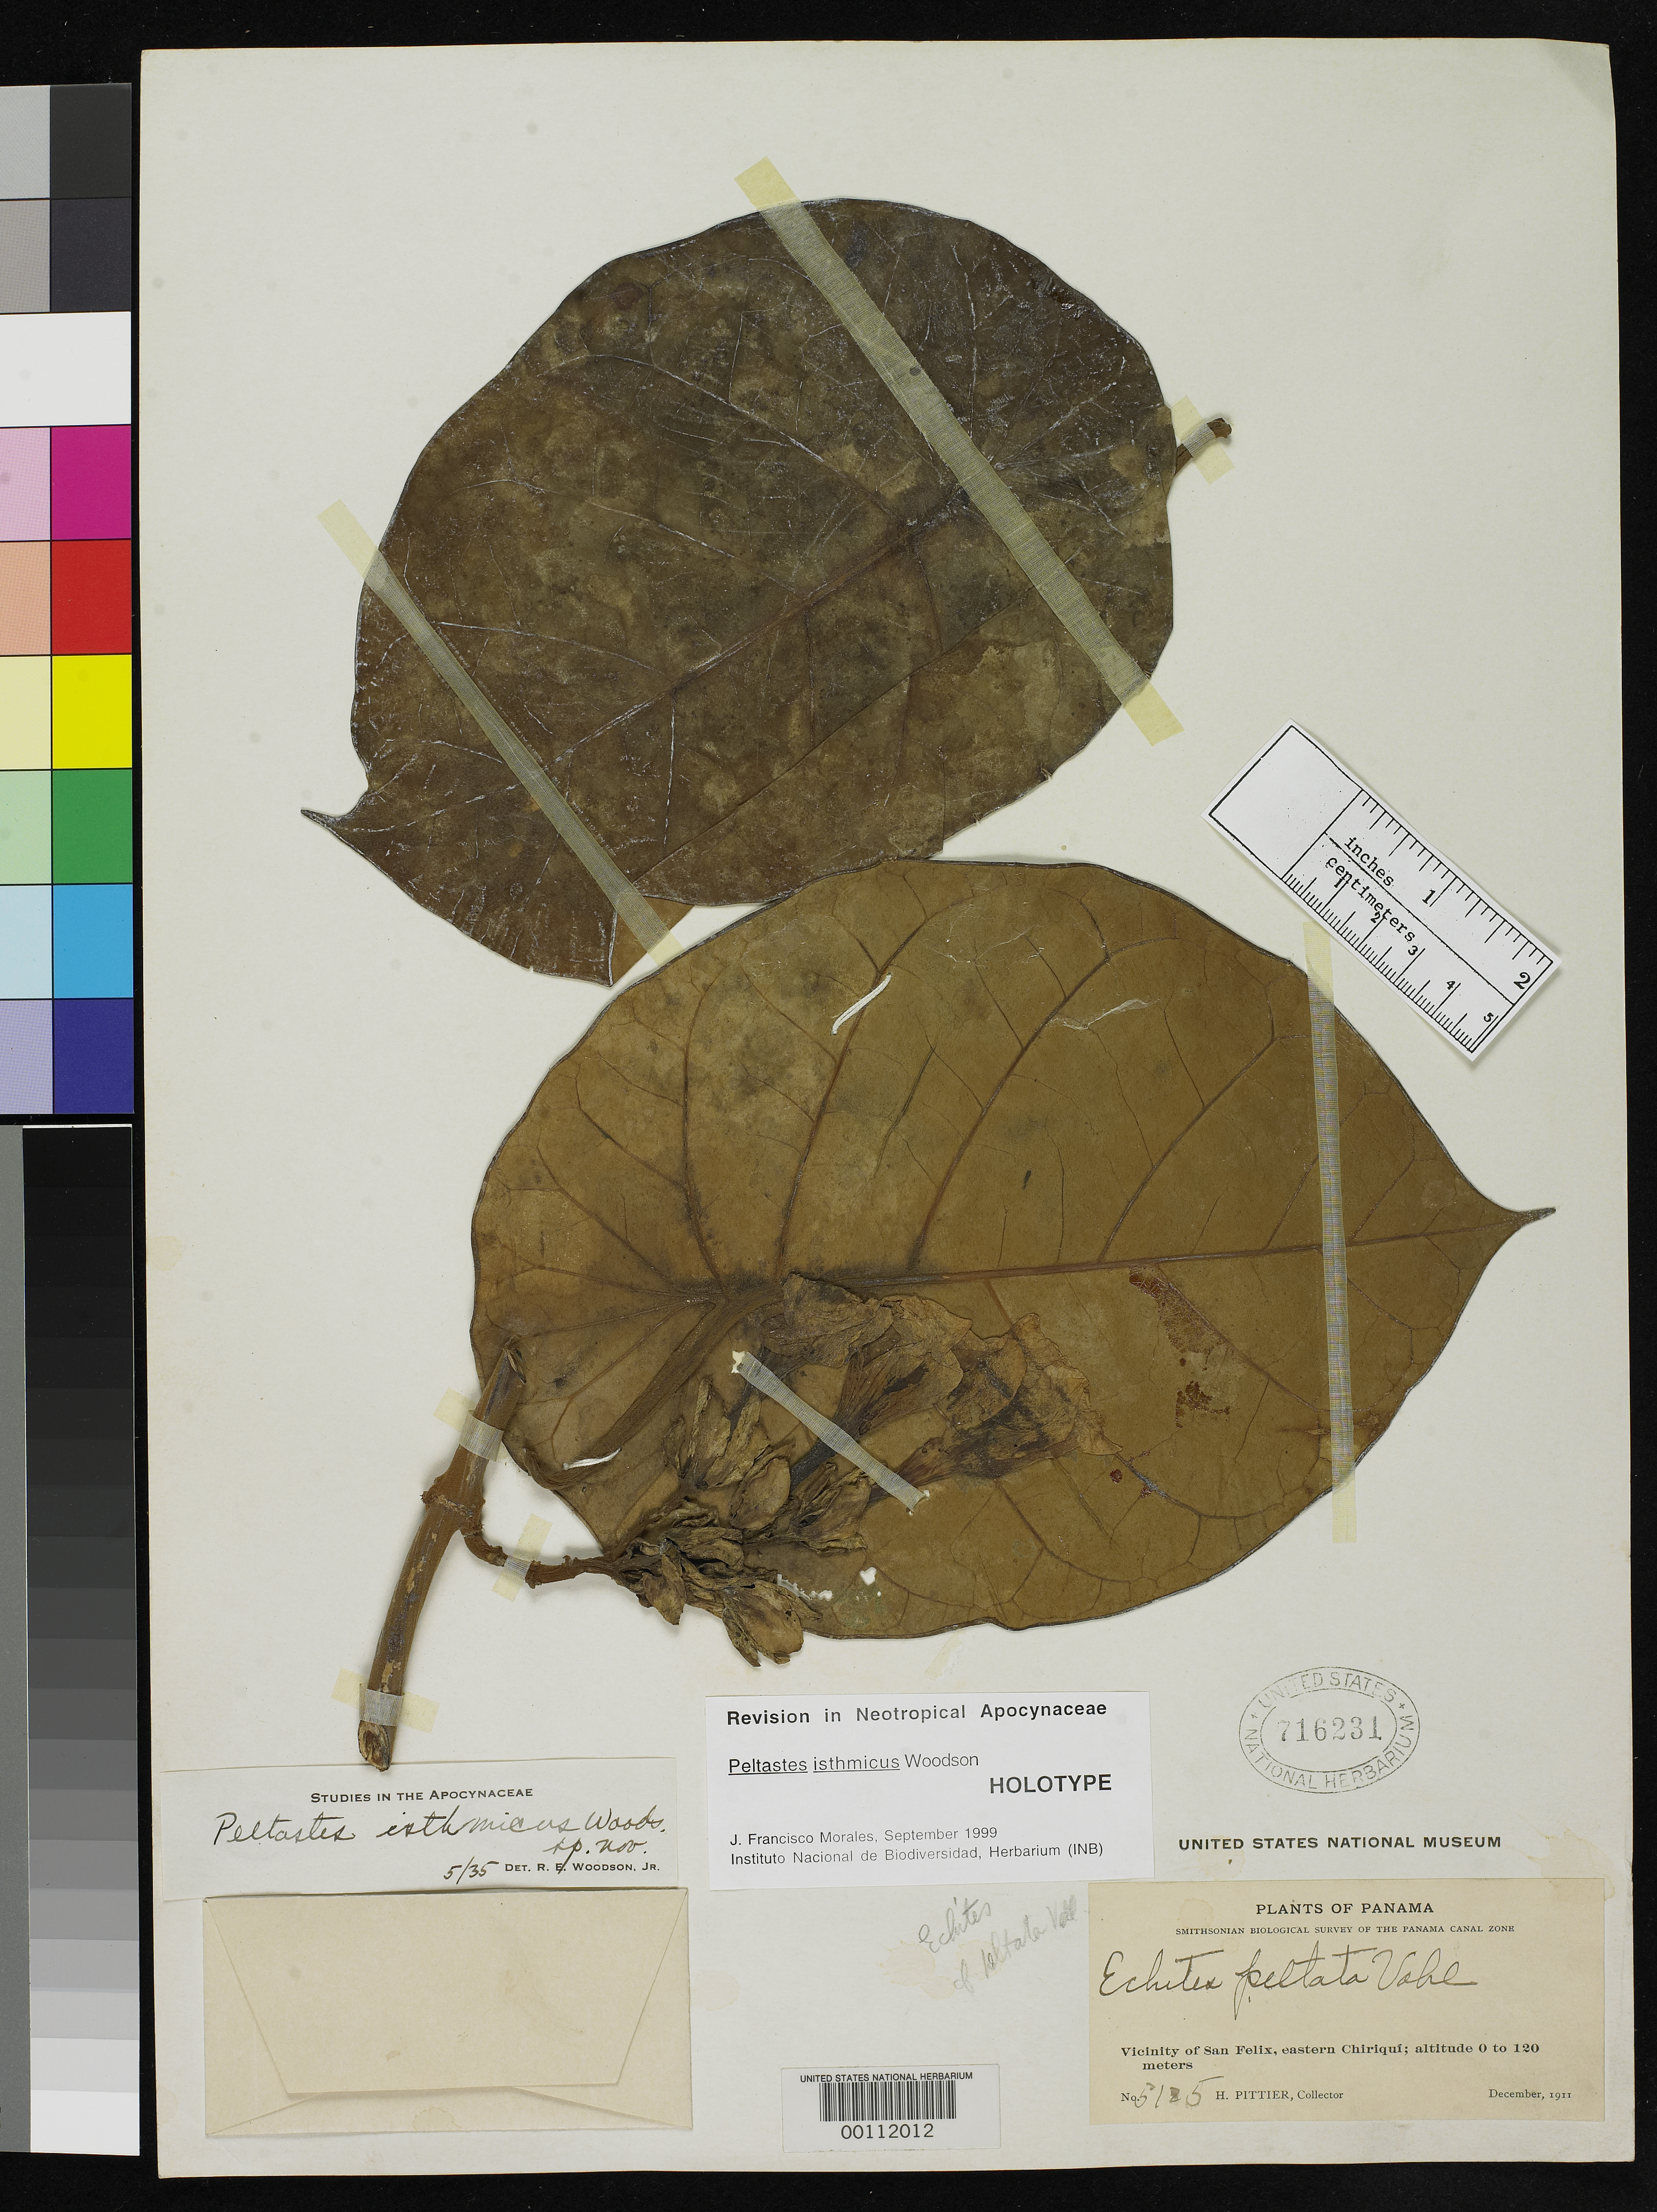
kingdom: Plantae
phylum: Tracheophyta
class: Magnoliopsida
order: Gentianales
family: Apocynaceae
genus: Peltastes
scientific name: Peltastes isthmicus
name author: Woodson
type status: Holotype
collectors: H. F. Pittier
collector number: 5125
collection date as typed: Dec 1911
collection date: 1911-12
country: Panama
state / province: Chiriquí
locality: Vicinity of San Felix.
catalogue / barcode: US 716231